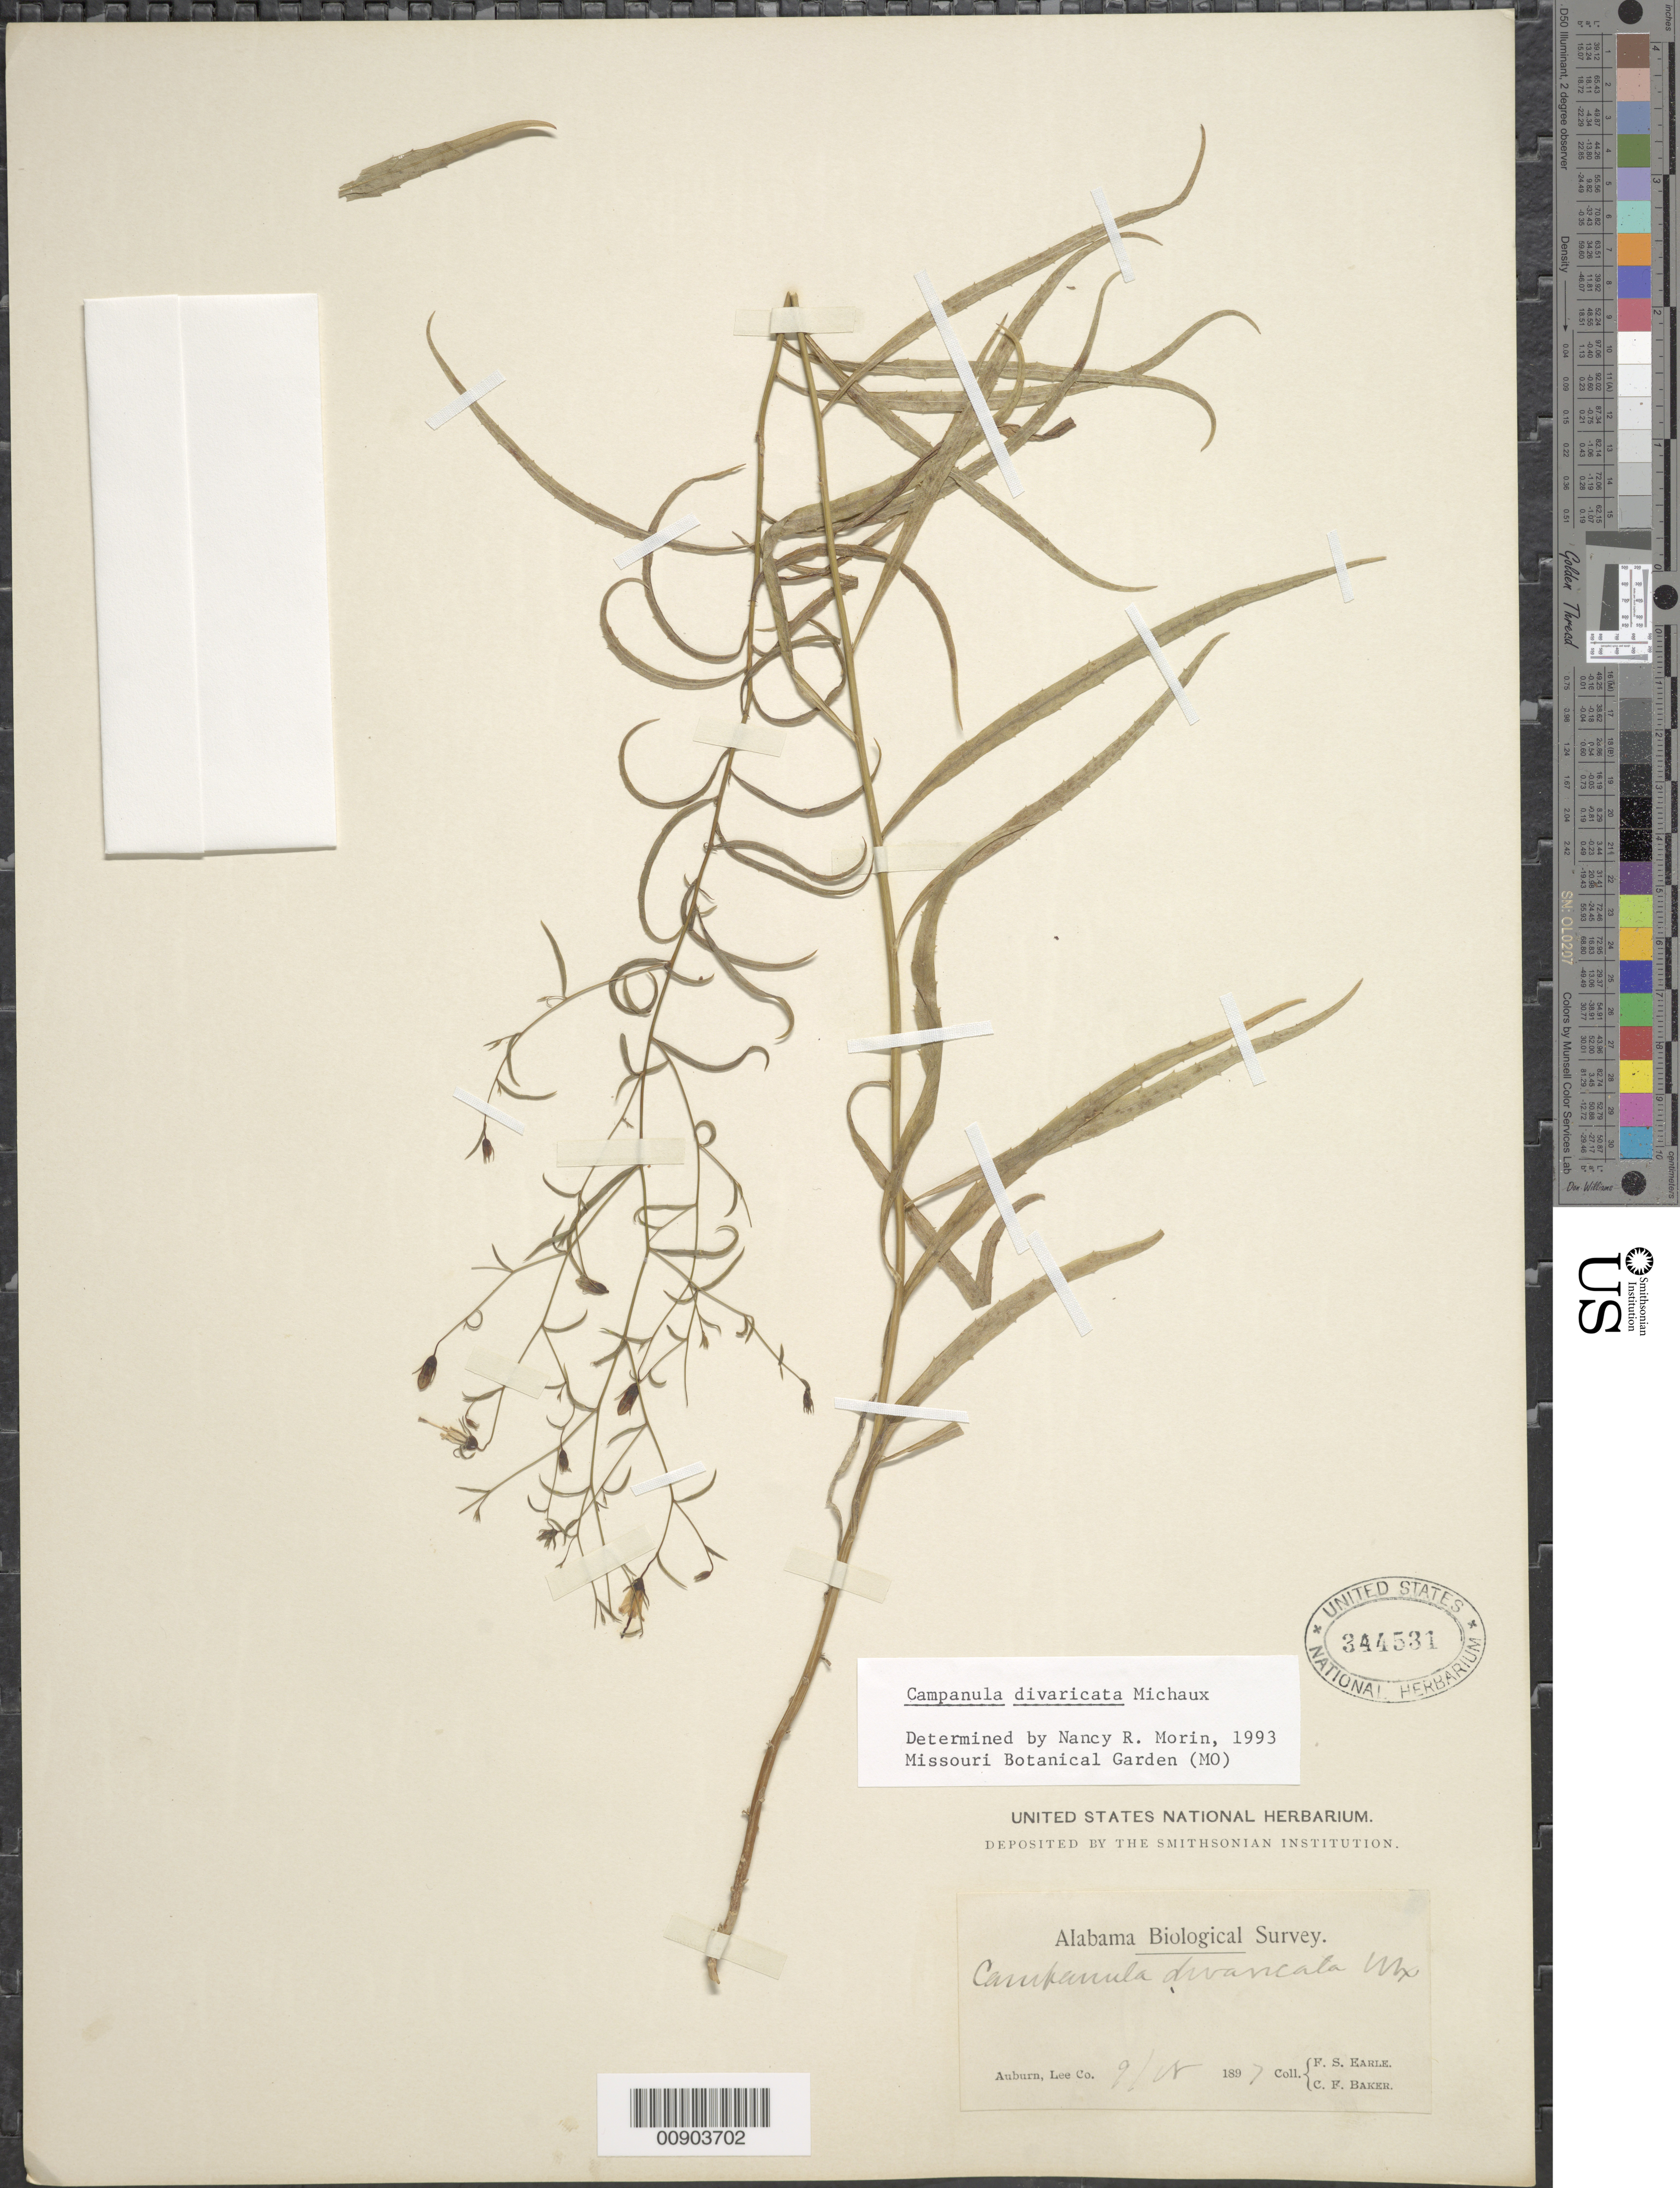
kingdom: Plantae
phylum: Tracheophyta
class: Magnoliopsida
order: Asterales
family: Campanulaceae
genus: Campanula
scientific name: Campanula divaricata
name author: Michx.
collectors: F. S. Earle & C. F. Baker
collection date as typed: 09 Jan 1897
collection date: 1897-01-09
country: United States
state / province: Alabama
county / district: Lee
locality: Auburn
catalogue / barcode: US 344531